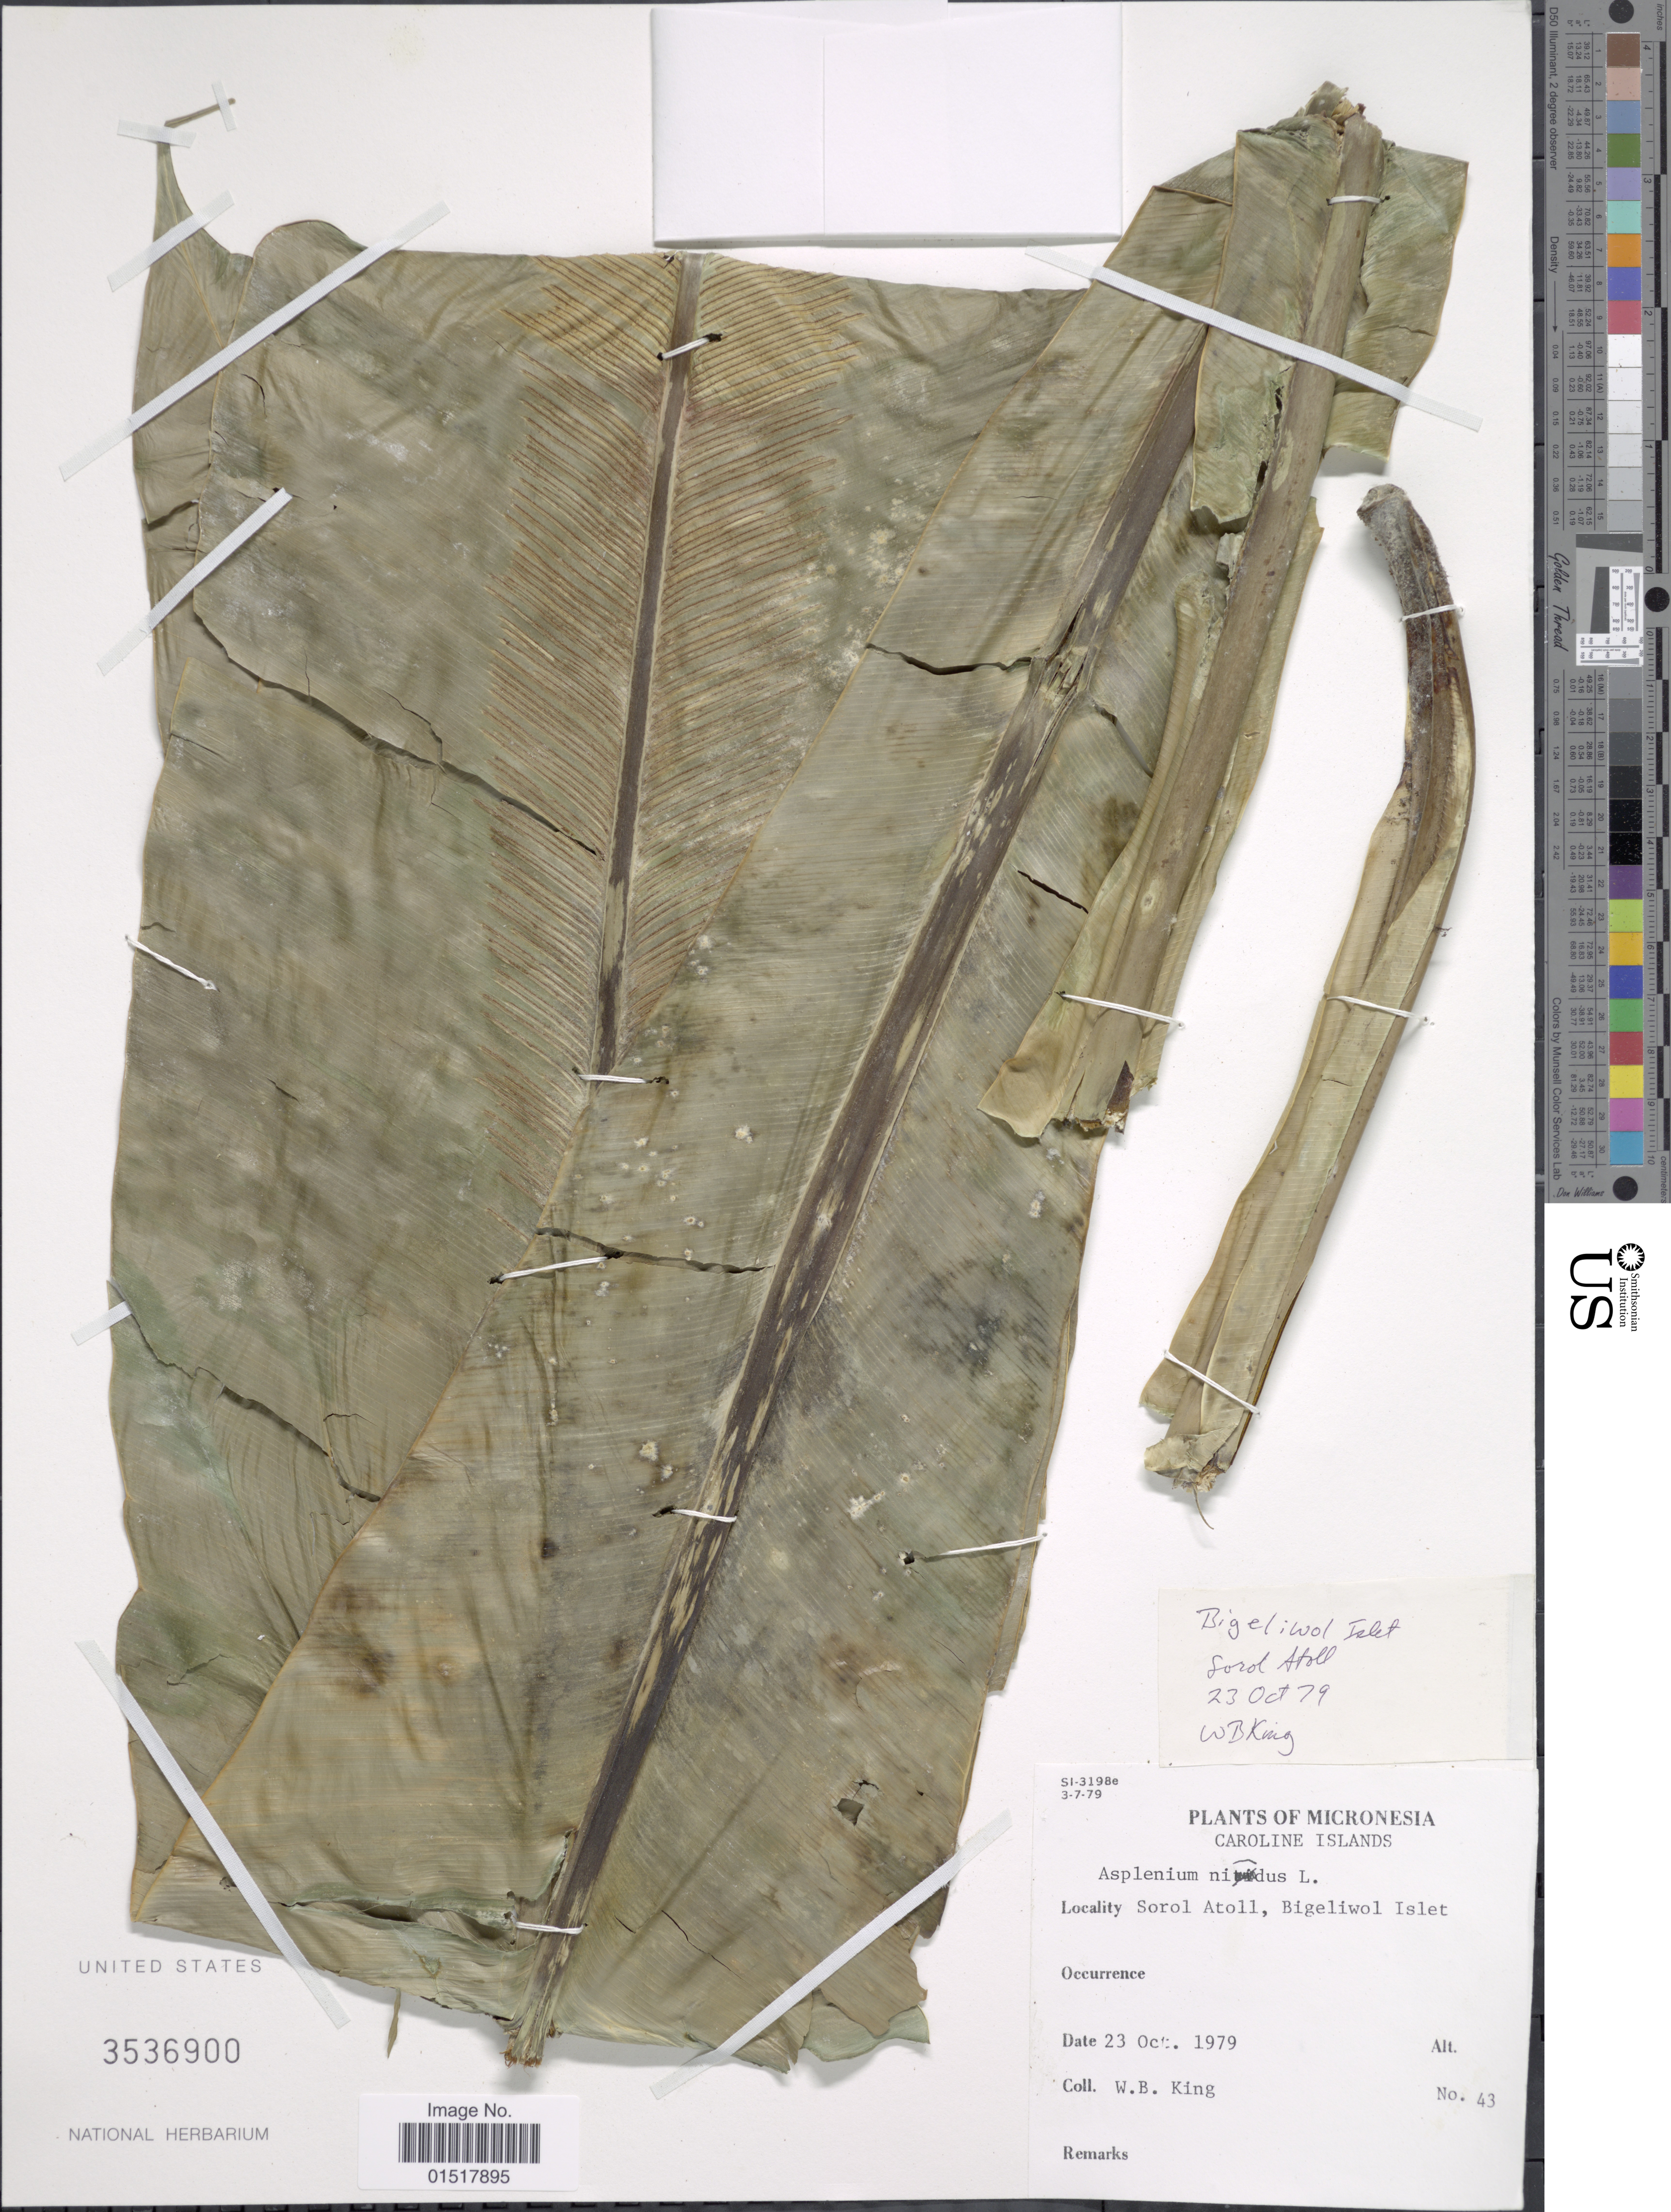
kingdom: Plantae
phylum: Tracheophyta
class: Polypodiopsida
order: Polypodiales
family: Aspleniaceae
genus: Asplenium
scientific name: Asplenium nidus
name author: L.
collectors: W. B. King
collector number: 43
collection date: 1979-10-23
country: Micronesia, Federated States of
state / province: Yap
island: Sorol Atoll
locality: Micronesia. Caroline Islands. Sorol Atoll, Bigeliwol Islet.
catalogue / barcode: US 3536900